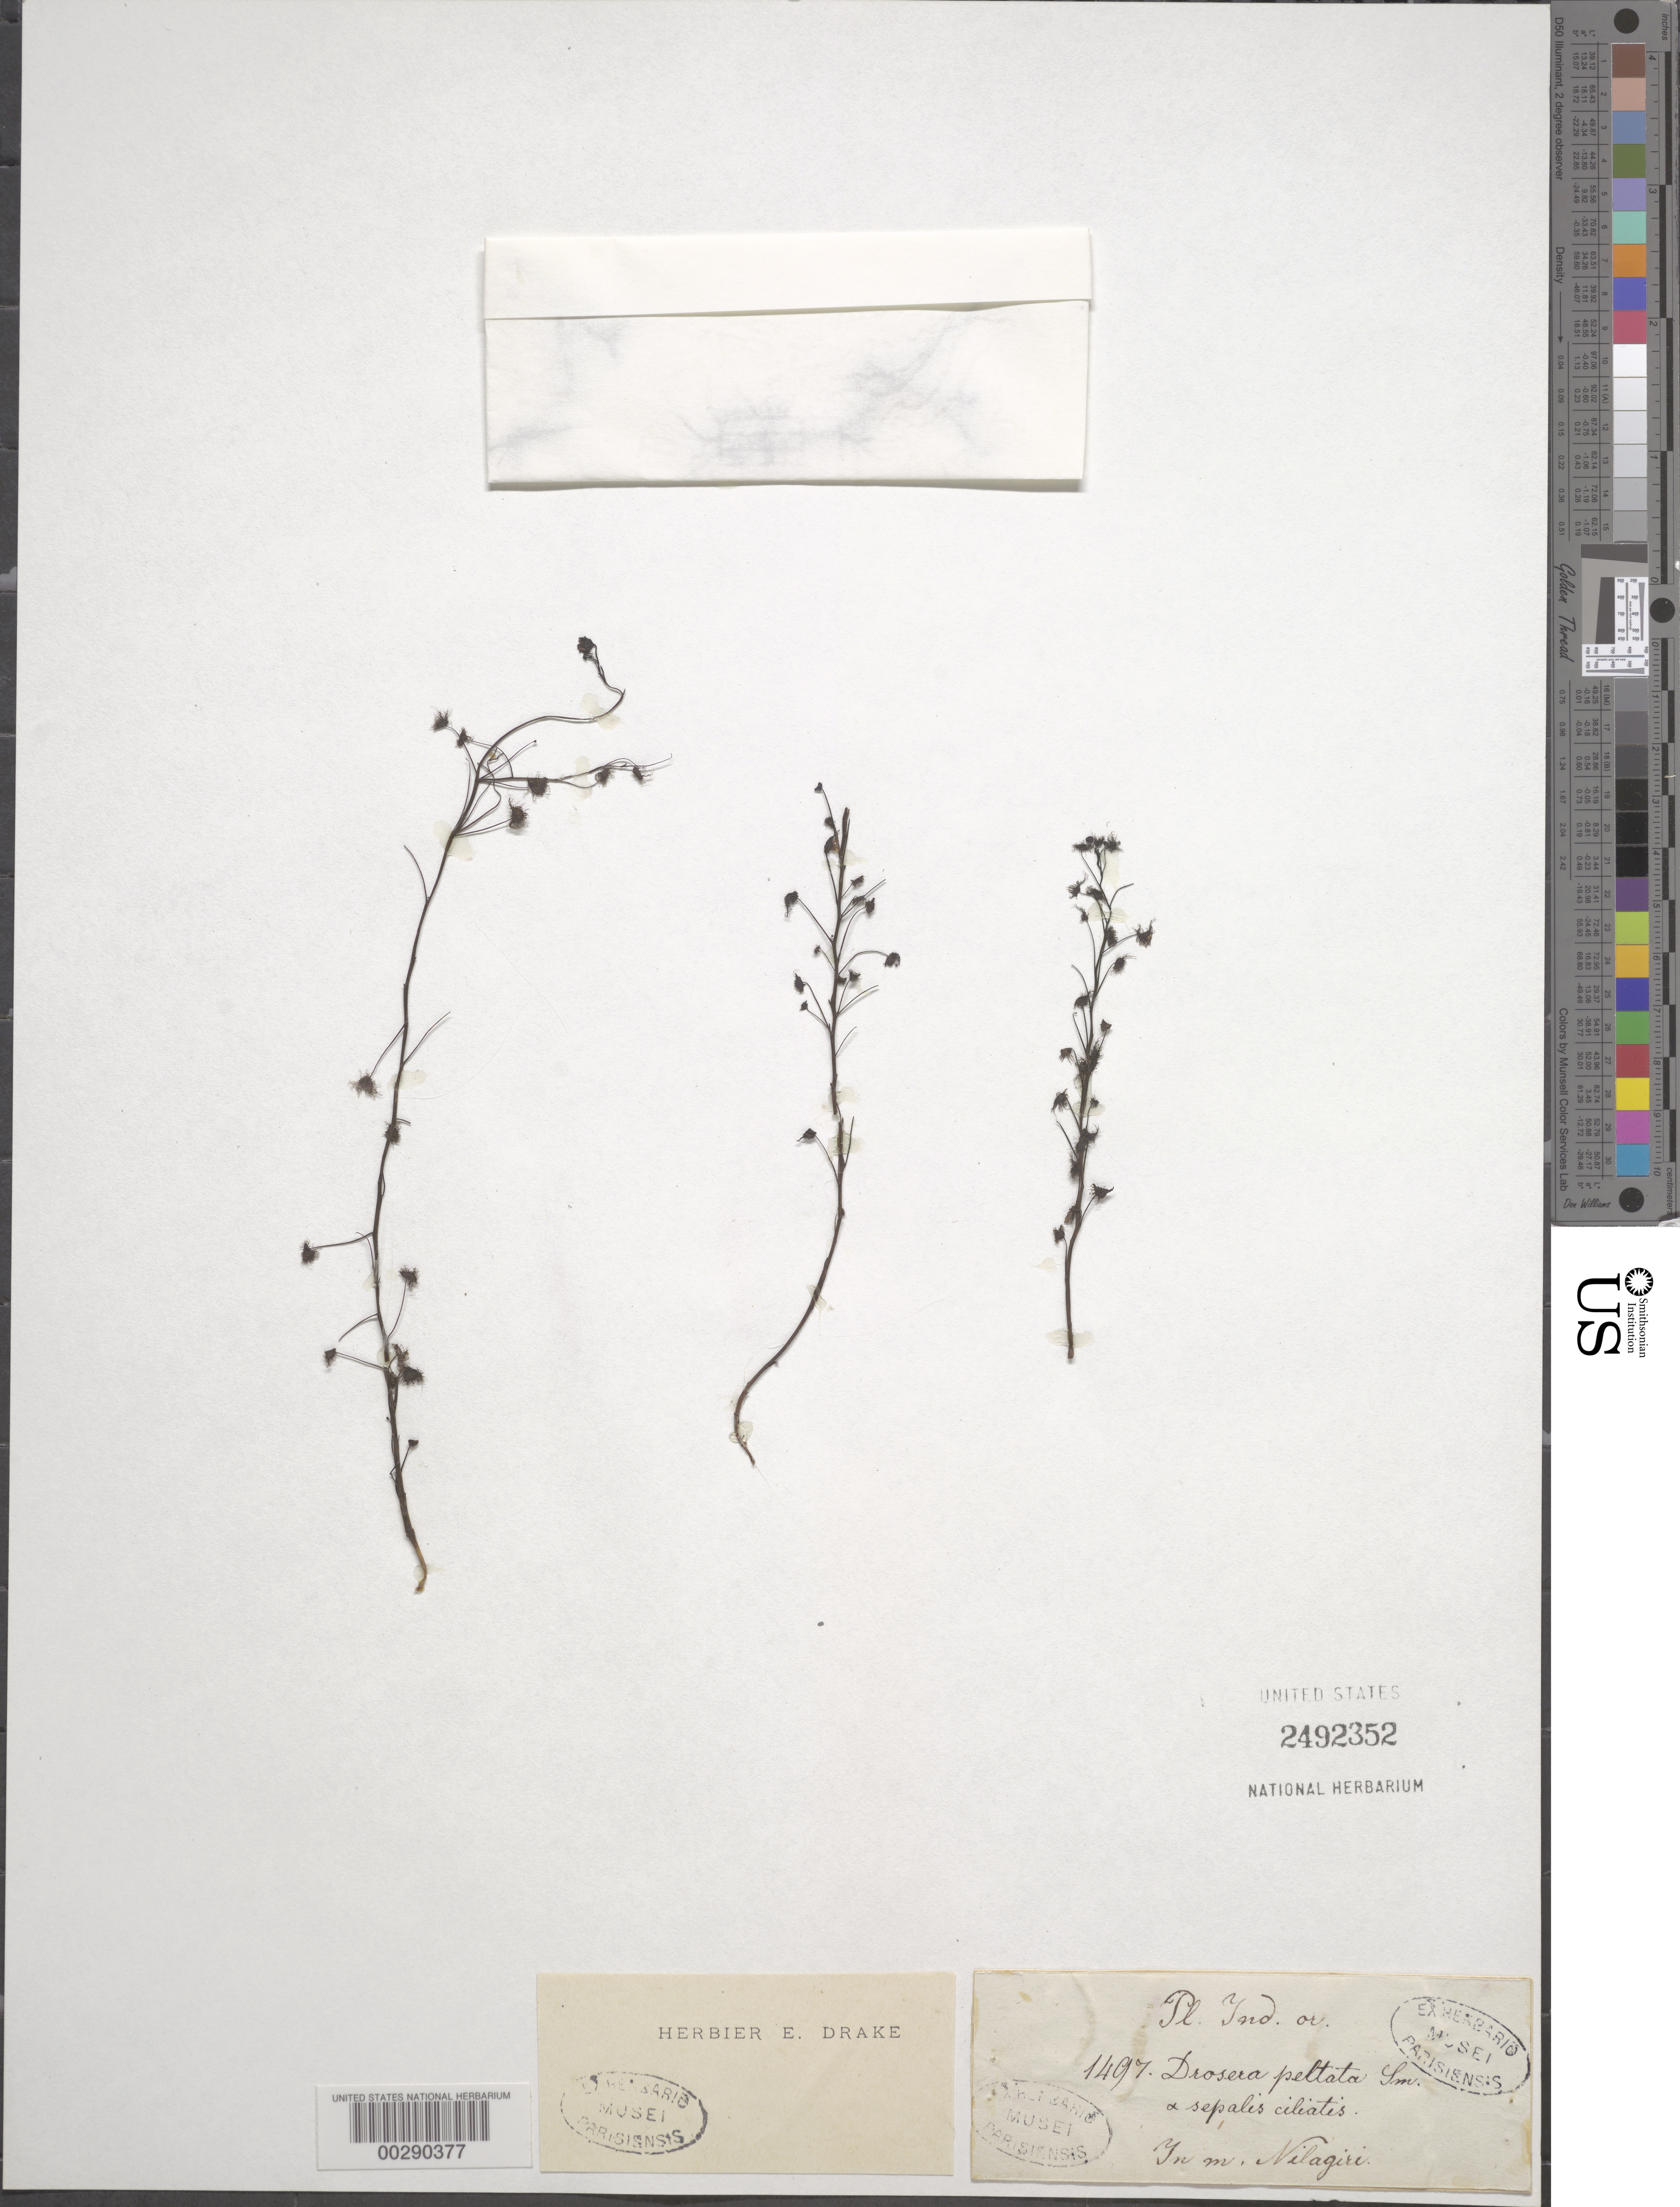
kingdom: Plantae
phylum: Tracheophyta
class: Magnoliopsida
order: Caryophyllales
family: Droseraceae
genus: Drosera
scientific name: Drosera peltata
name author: Sm. ex Willd.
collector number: Pl. Ind. Or. 1497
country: India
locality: In montis nilagiri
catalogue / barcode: US 2492352